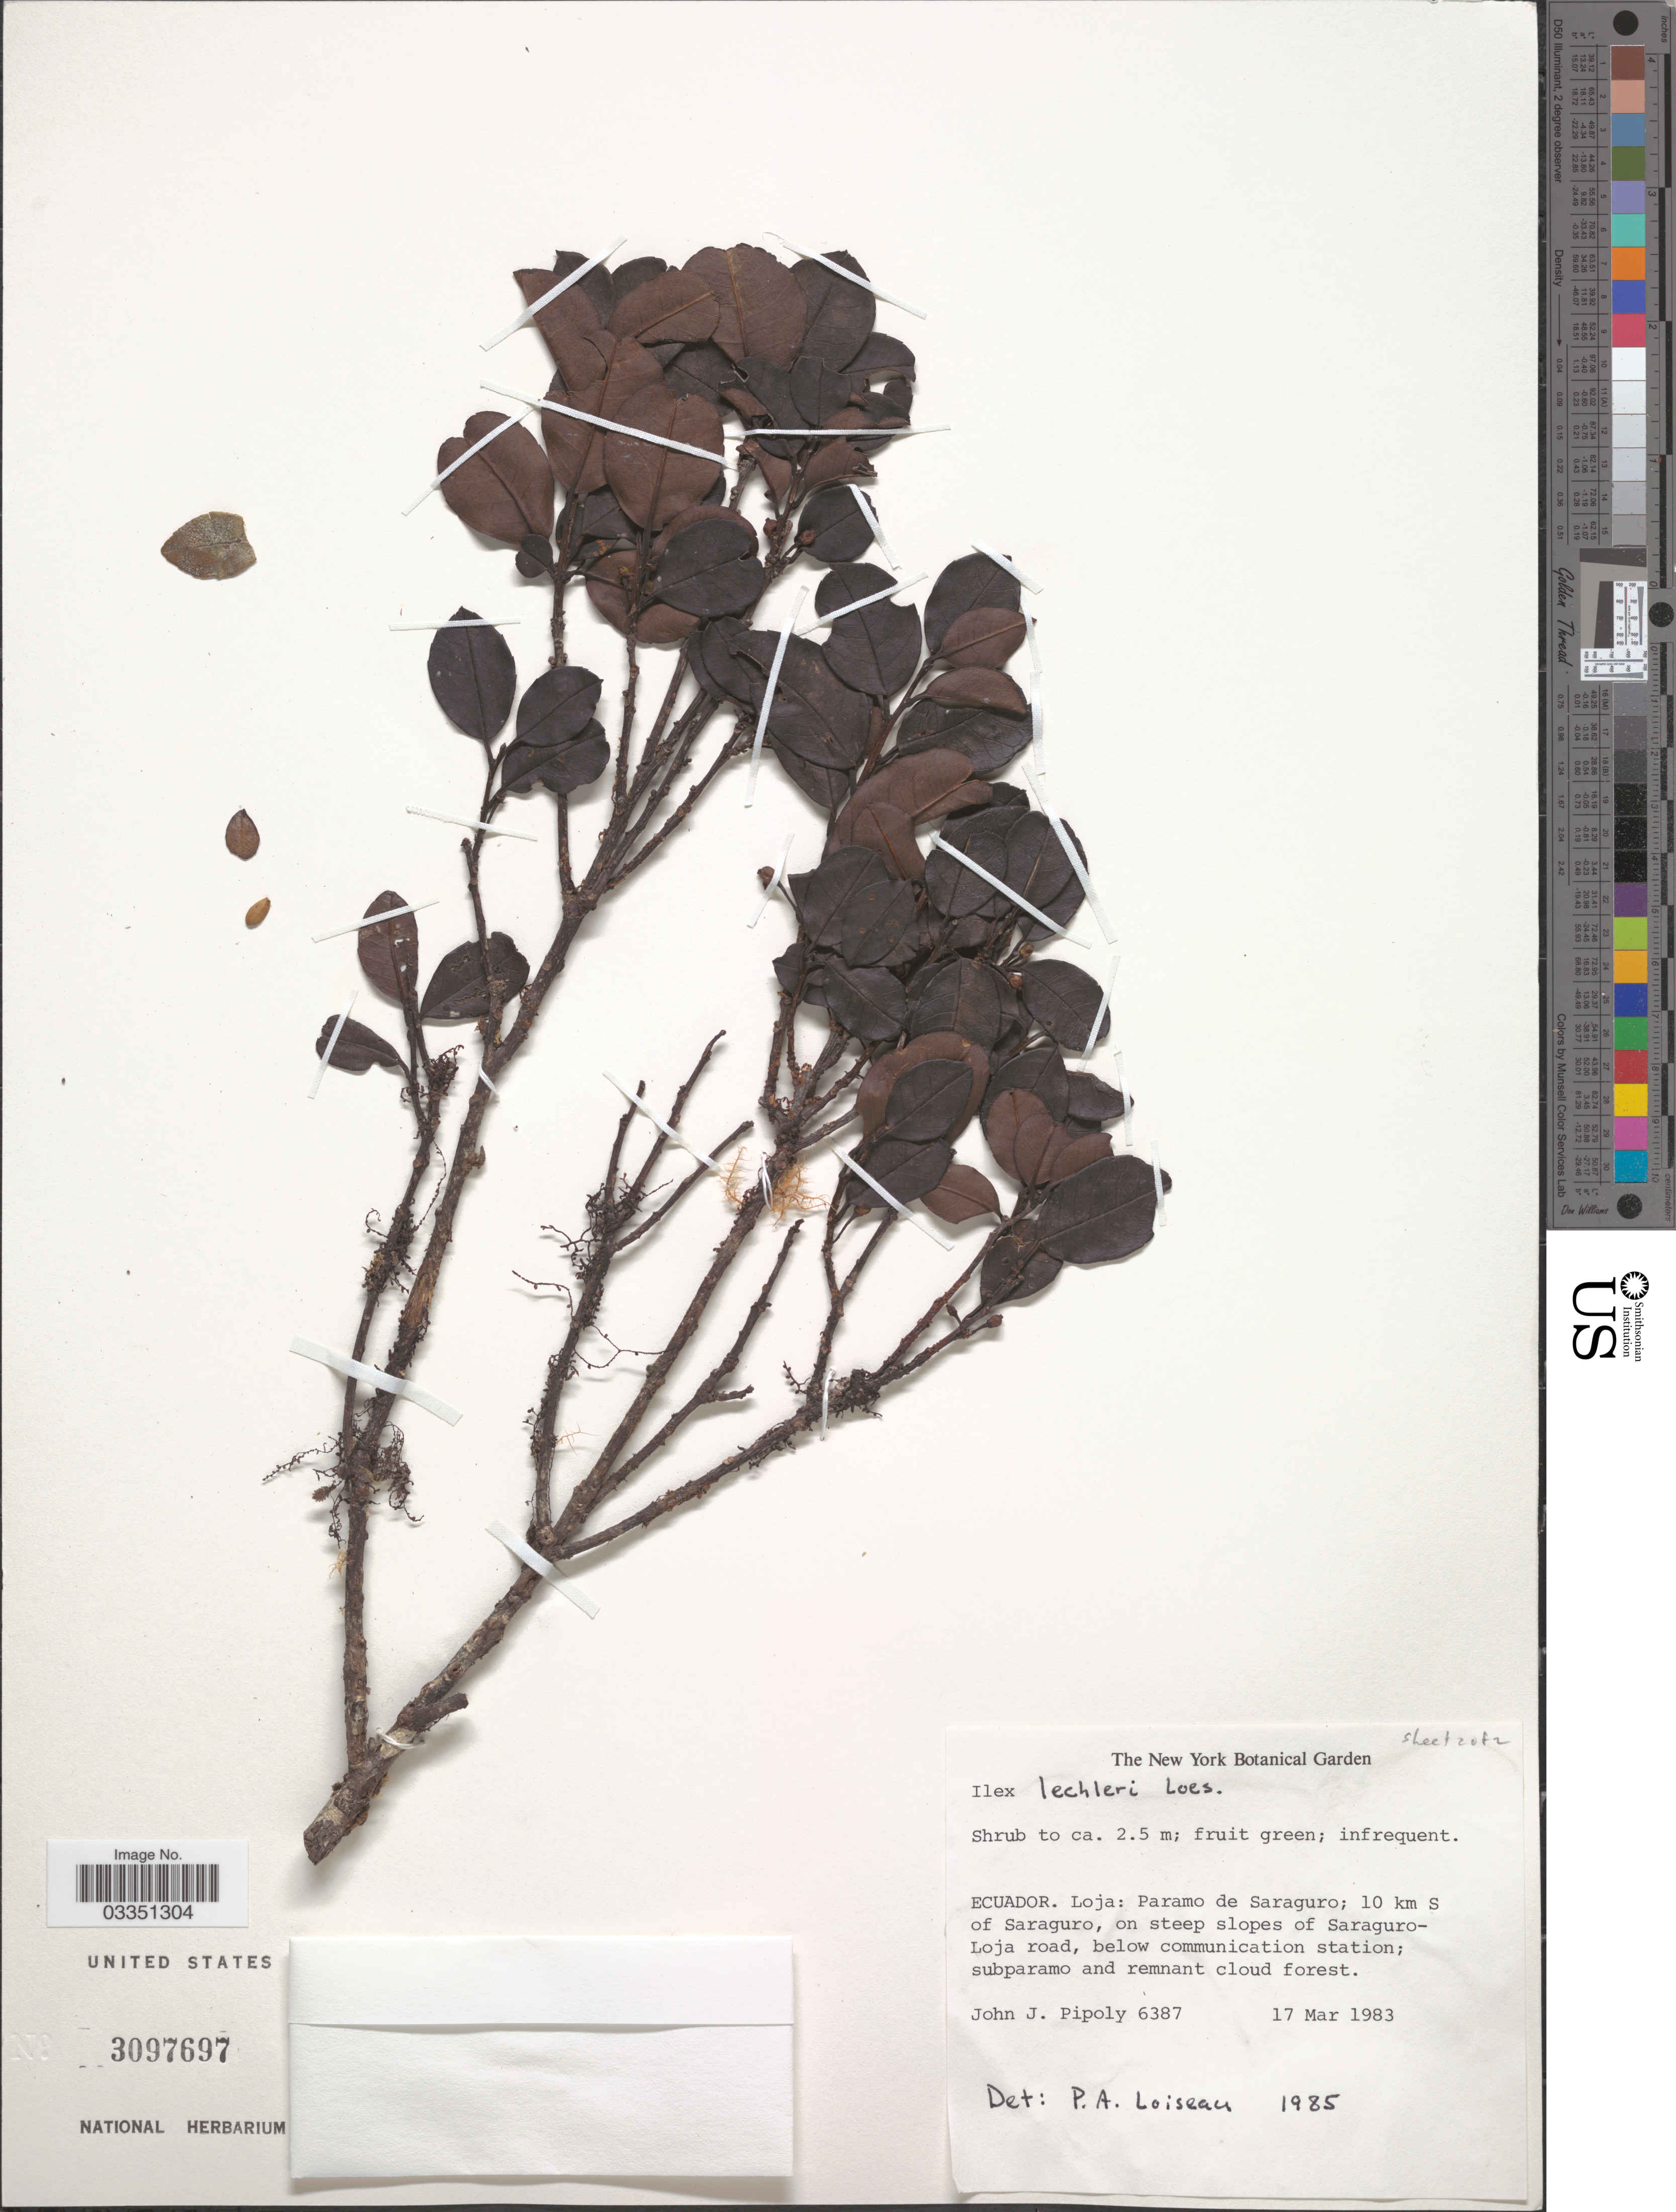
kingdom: Plantae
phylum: Tracheophyta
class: Magnoliopsida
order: Aquifoliales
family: Aquifoliaceae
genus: Ilex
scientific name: Ilex ovalis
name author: (Ruiz & Pav.) Loes.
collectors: J. J. Pipoly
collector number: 6387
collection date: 1983-03-17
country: Ecuador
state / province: Loja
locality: Paramo de Saraguro; 10 km S of Saraguro, on steep slopes of Saraguro-Loja road, below communication station.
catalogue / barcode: US 3097697